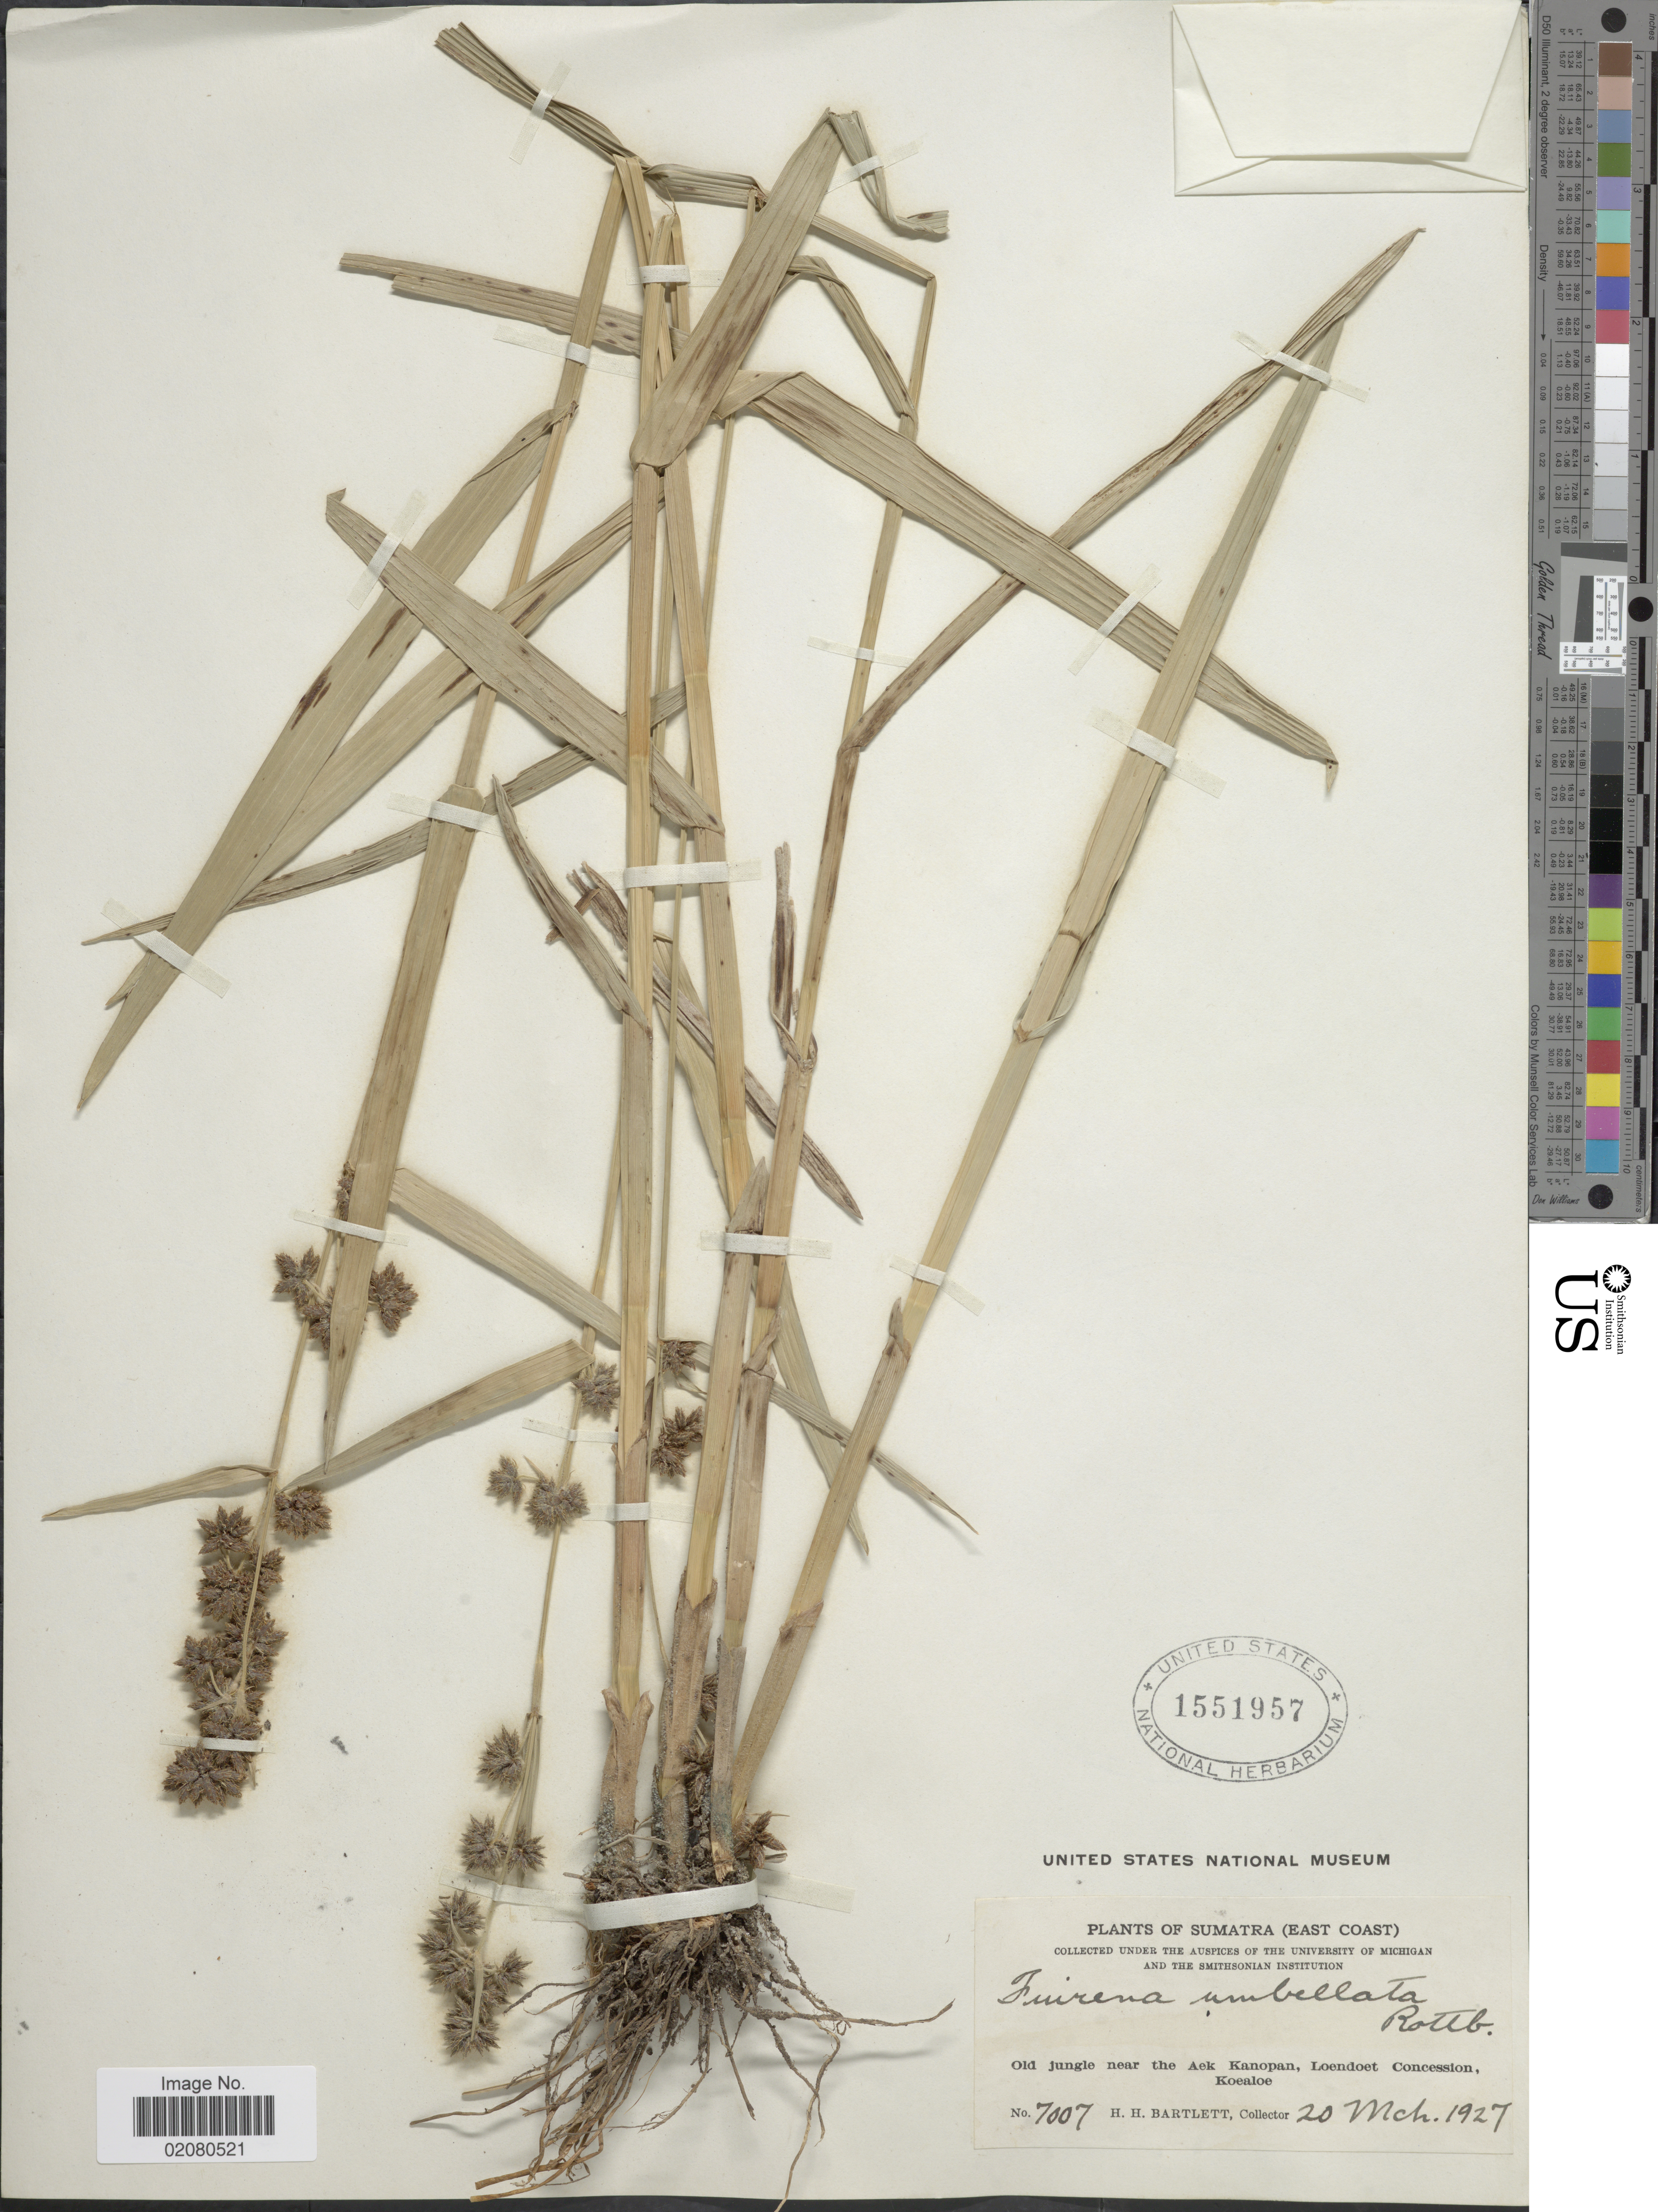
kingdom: Plantae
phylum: Tracheophyta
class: Liliopsida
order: Poales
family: Cyperaceae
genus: Fuirena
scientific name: Fuirena umbellata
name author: Rottb.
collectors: H. H. Bartlett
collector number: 7007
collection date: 1927-03-20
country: Indonesia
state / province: Sumatra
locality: (East Coast), Old jungle near the Aek Kanopan, Loendoet Concession, Koealoe.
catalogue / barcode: US 1551957